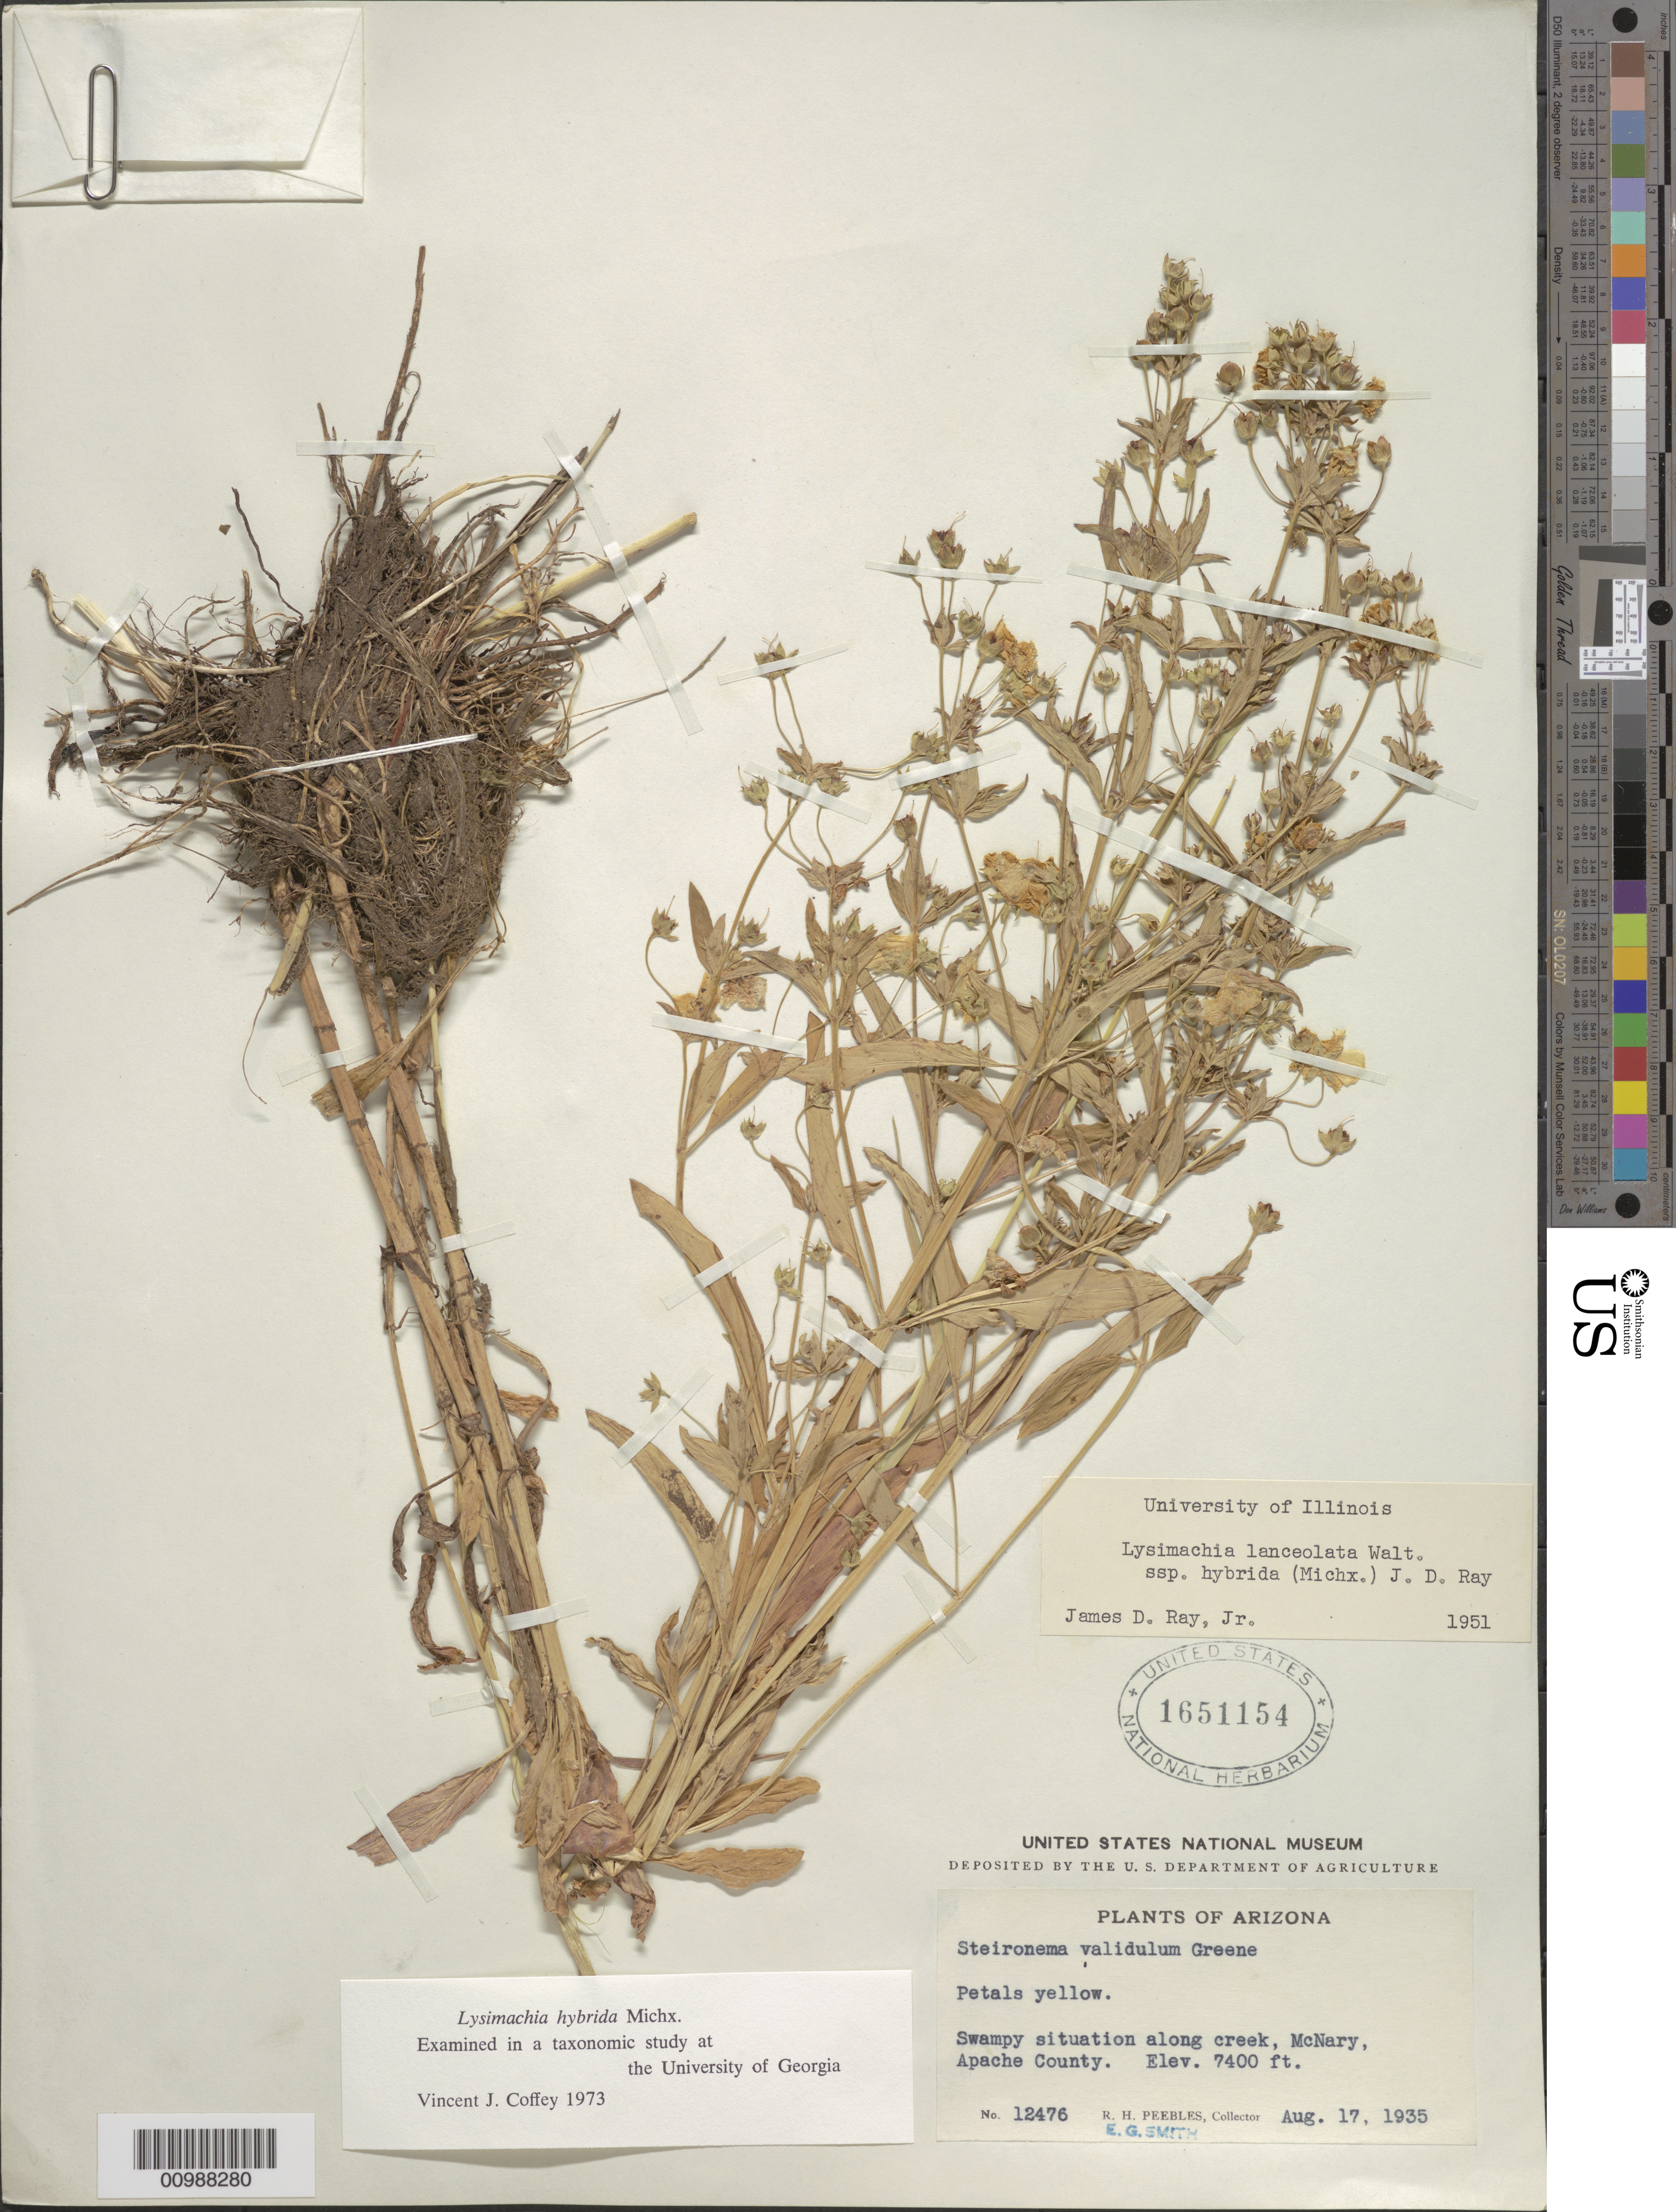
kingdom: Plantae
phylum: Tracheophyta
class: Magnoliopsida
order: Ericales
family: Primulaceae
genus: Lysimachia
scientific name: Lysimachia hybrida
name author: Michx.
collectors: R. H. Peebles & E. G. Smith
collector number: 12476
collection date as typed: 17 Aug 1935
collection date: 1935-08-17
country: United States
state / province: Arizona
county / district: Apache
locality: Swampy situation along creek, McNary.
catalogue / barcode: US 1651154